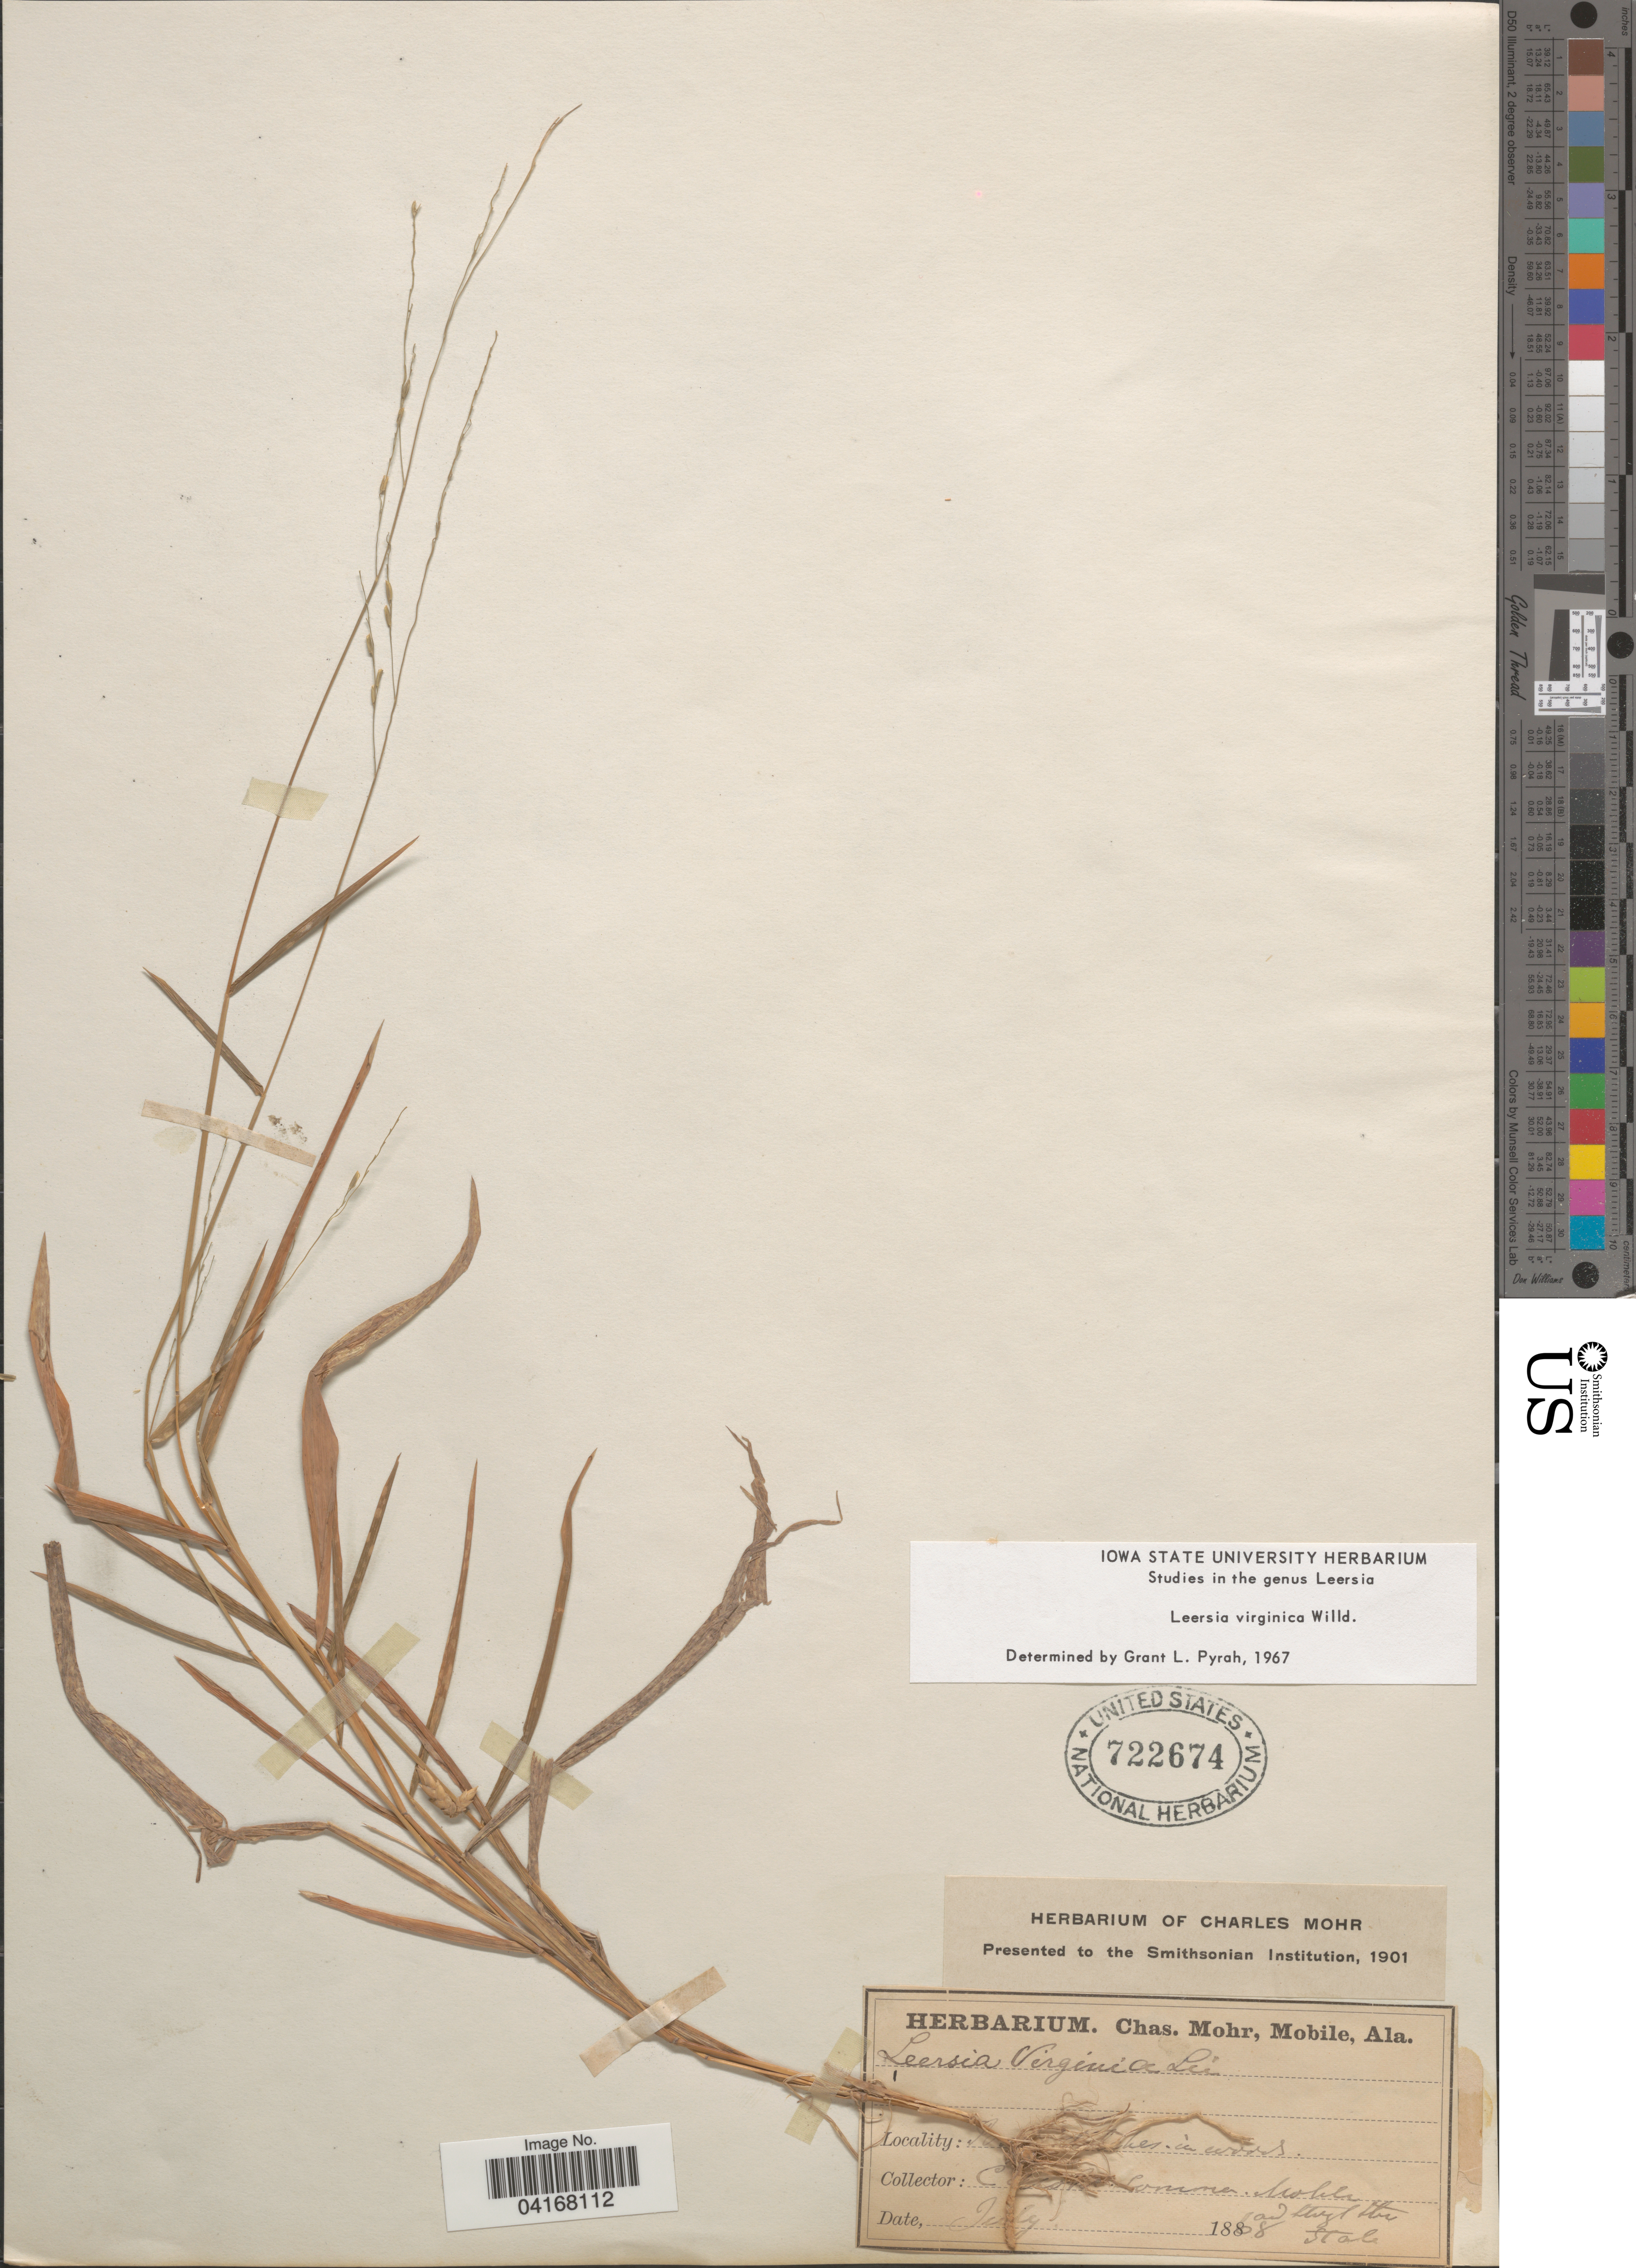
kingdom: Plantae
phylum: Tracheophyta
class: Liliopsida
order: Poales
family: Poaceae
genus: Leersia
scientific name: Leersia virginica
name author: Willd.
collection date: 1868-07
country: United States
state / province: Alabama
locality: [illegible text] in woods.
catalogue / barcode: US 722674